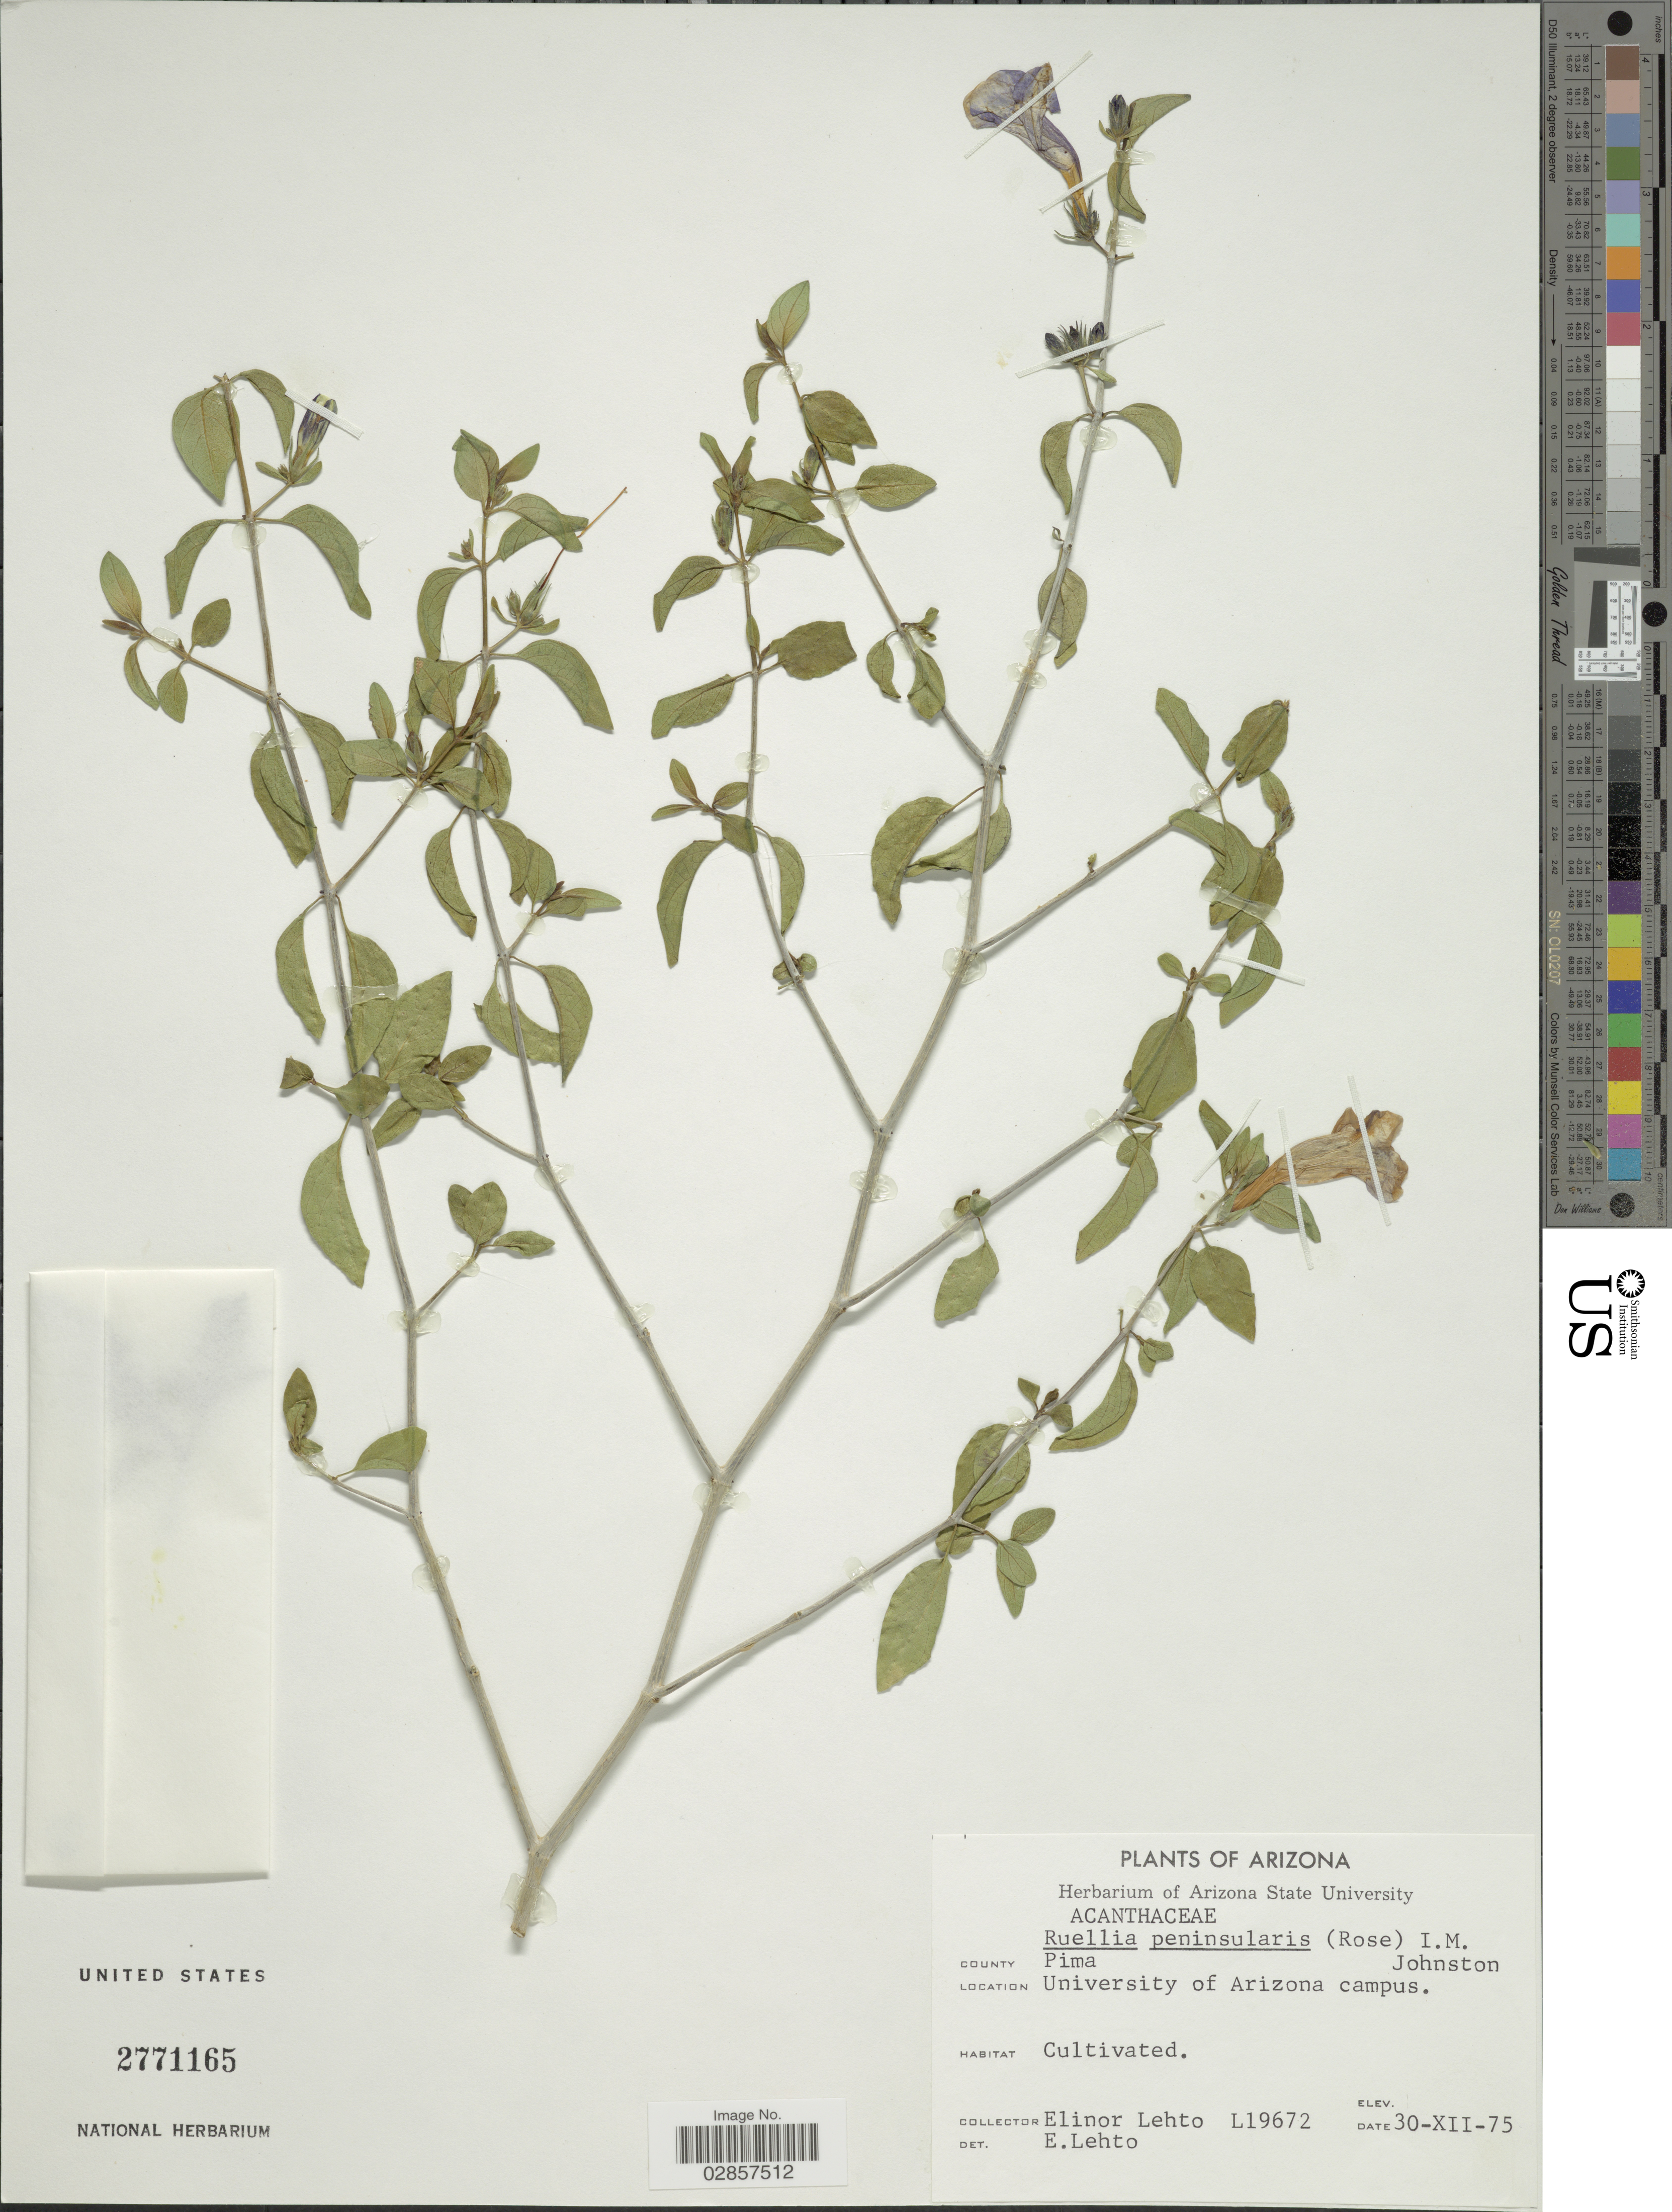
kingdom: Plantae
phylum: Tracheophyta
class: Magnoliopsida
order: Lamiales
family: Acanthaceae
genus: Ruellia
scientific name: Ruellia peninsularis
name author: I.M. Johnst.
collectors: E. Lehto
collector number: L19672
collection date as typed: Transcribed d/m/y: 30/12/75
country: United States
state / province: Arizona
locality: County Pima, University of Arizona Campus.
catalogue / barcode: US 2771165